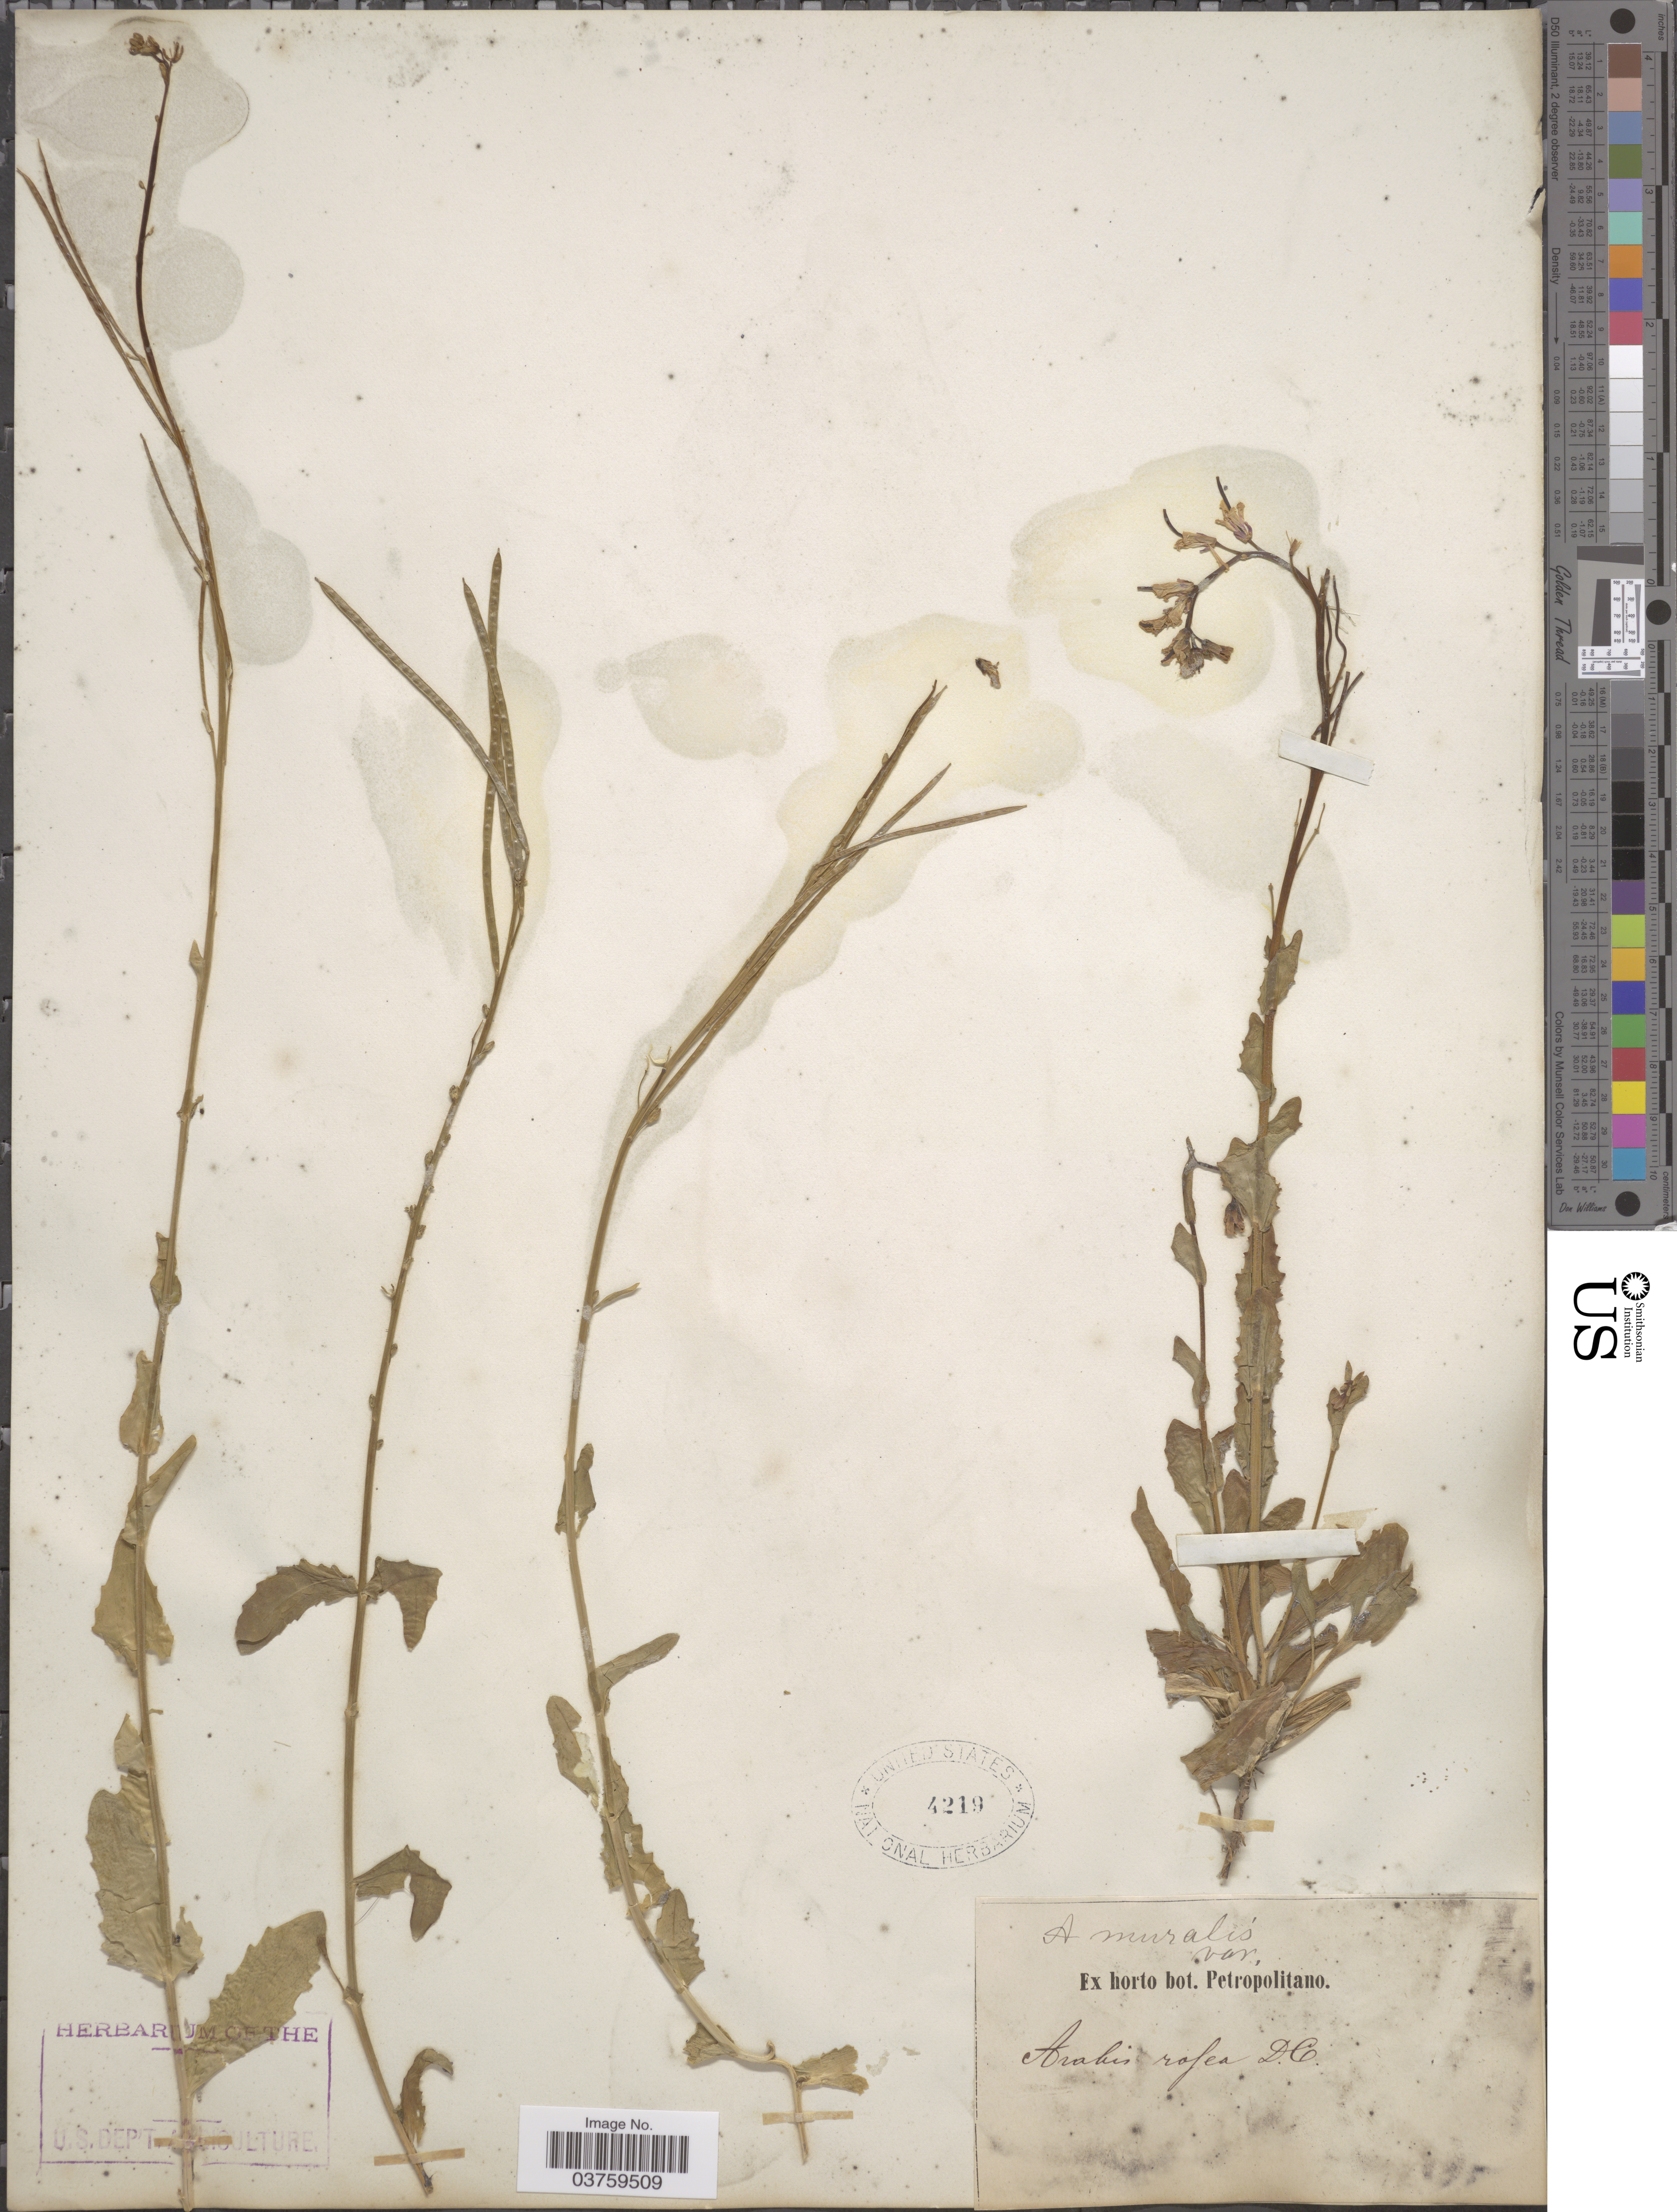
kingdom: Plantae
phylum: Tracheophyta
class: Magnoliopsida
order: Brassicales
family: Brassicaceae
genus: Arabis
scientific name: Arabis muralis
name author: Bertol.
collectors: ex Horto Bot. Petropolitano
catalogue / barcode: US 4219